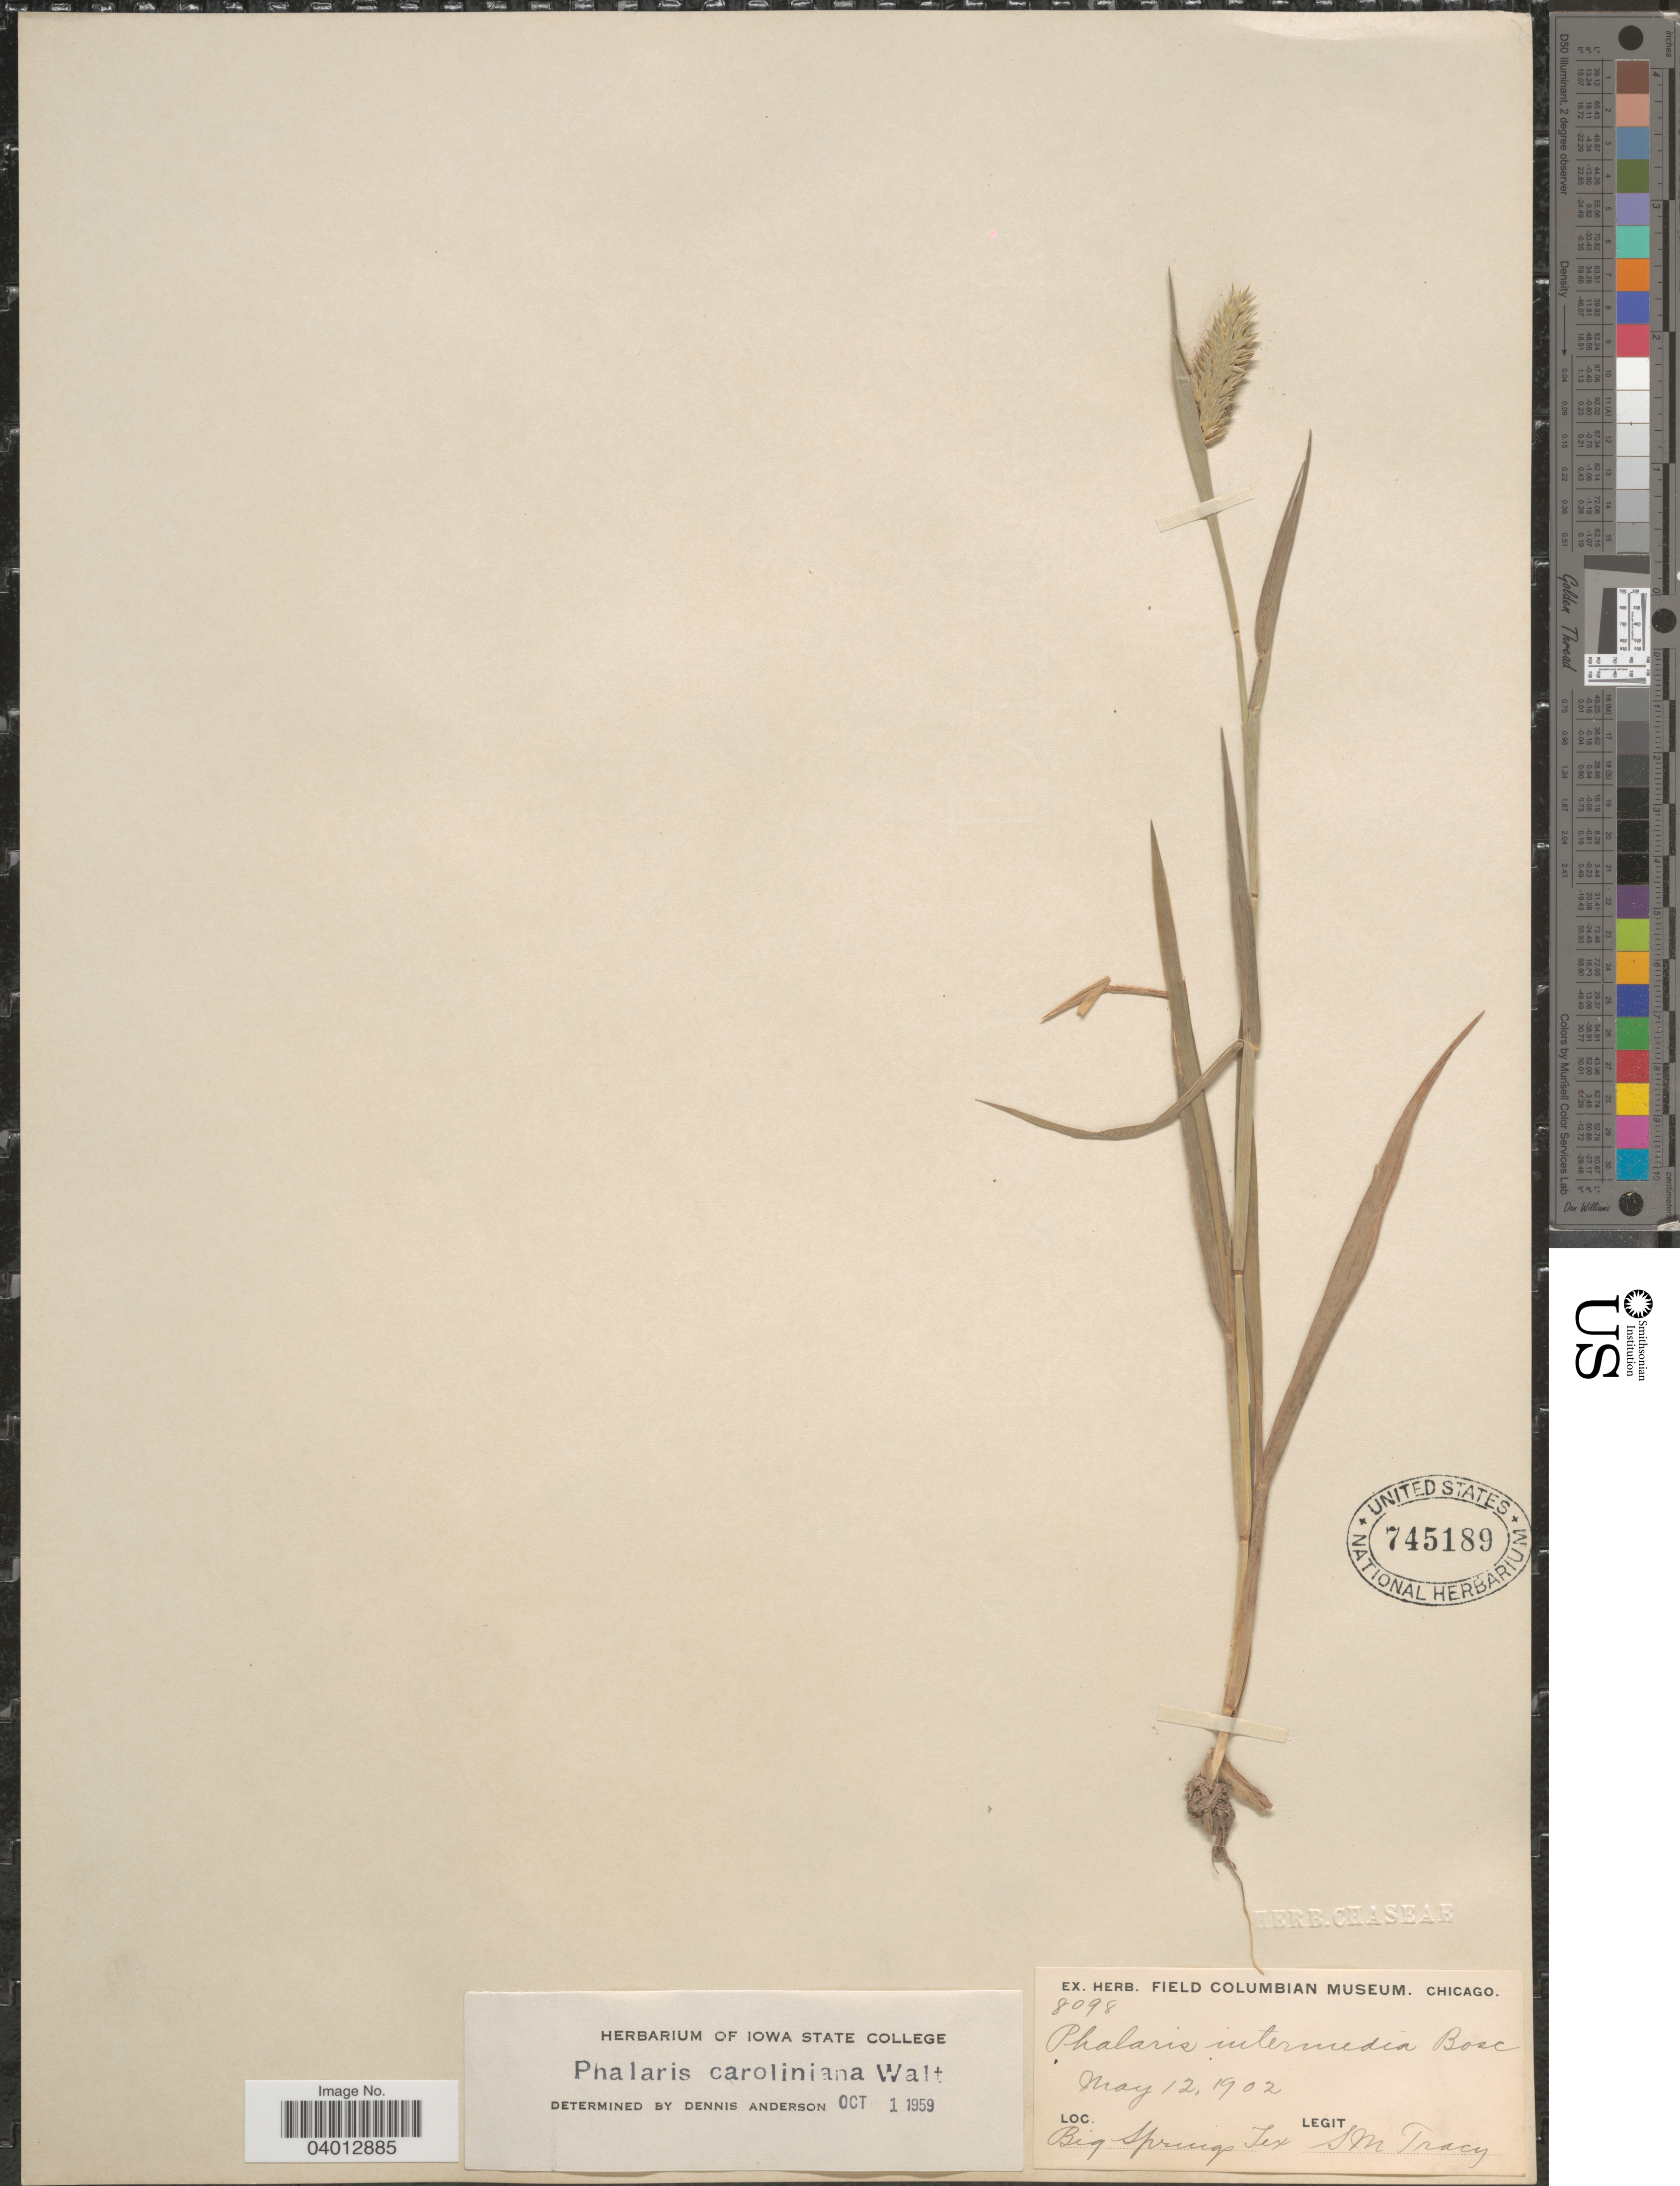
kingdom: Plantae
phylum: Tracheophyta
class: Liliopsida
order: Poales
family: Poaceae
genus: Phalaris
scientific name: Phalaris caroliniana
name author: Walter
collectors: S. M. Tracy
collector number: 8098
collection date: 1902-05-12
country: United States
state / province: Texas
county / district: Howard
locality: Big Springs.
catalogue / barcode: US 745189